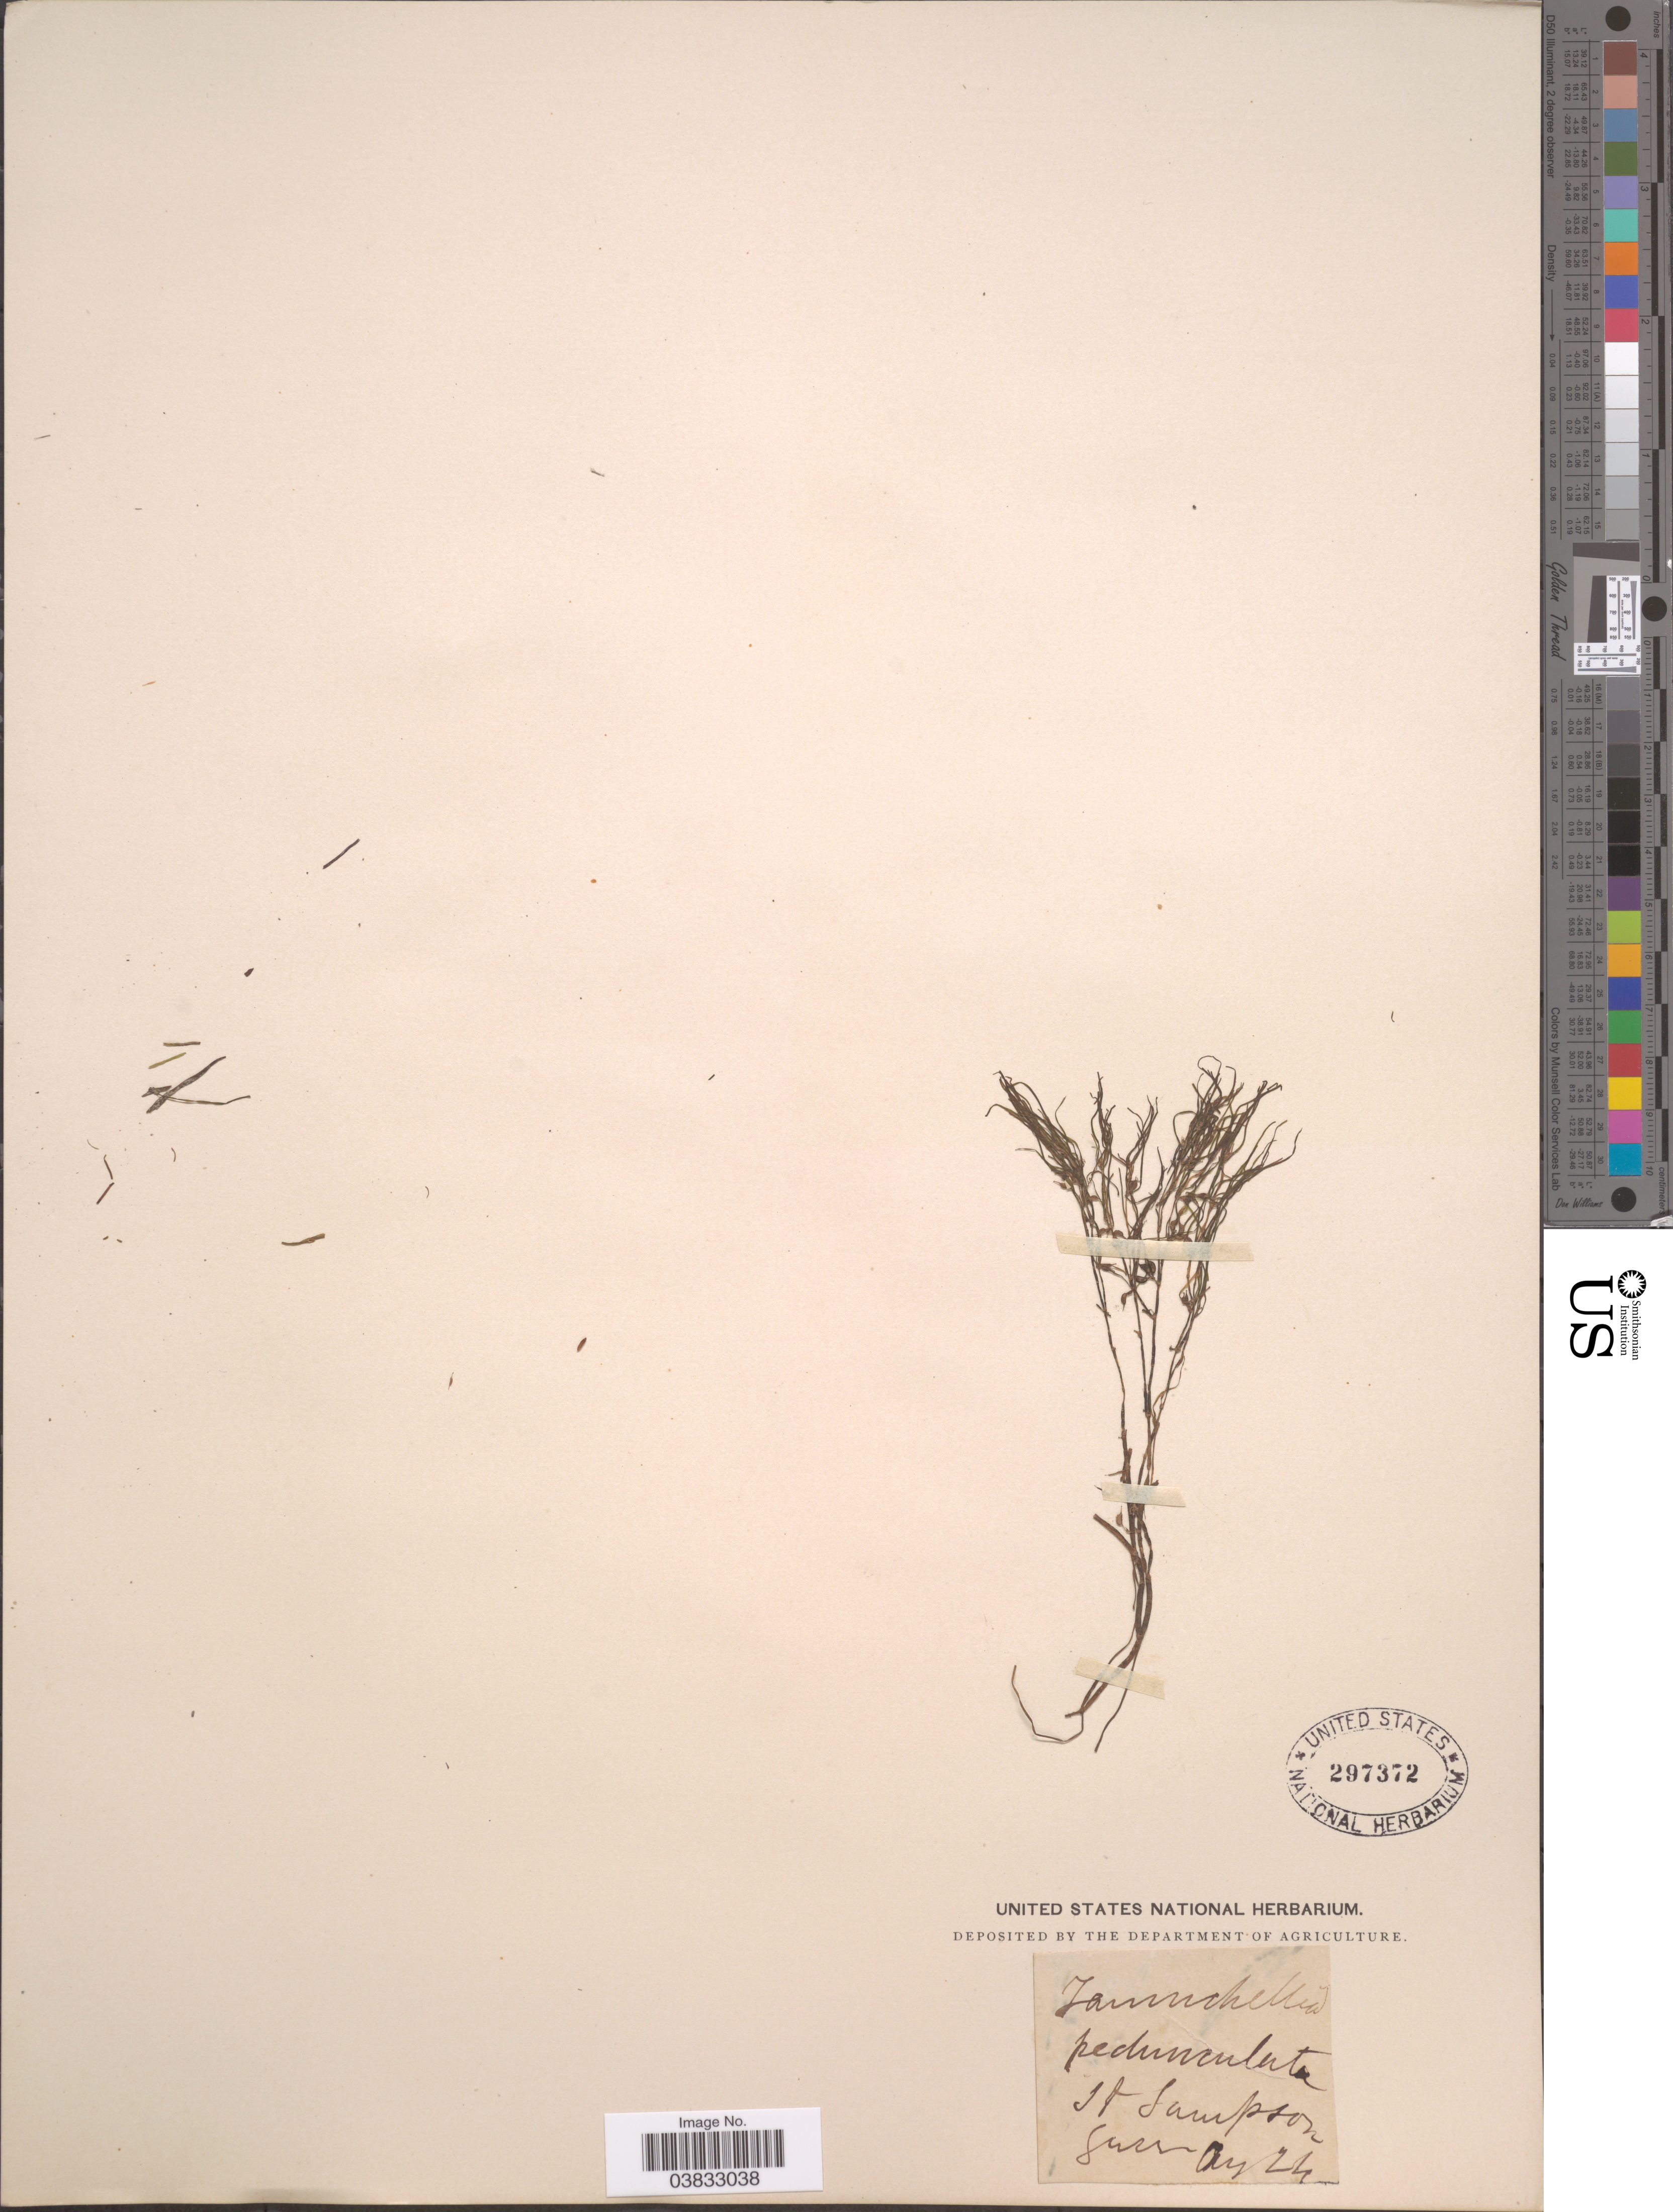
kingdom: Plantae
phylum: Tracheophyta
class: Liliopsida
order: Alismatales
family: Potamogetonaceae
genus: Zannichellia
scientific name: Zannichellia palustris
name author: L.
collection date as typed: Transcribed d/m/y: /8/24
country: United Kingdom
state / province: England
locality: St. Sampson. Quer.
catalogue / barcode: US 297372